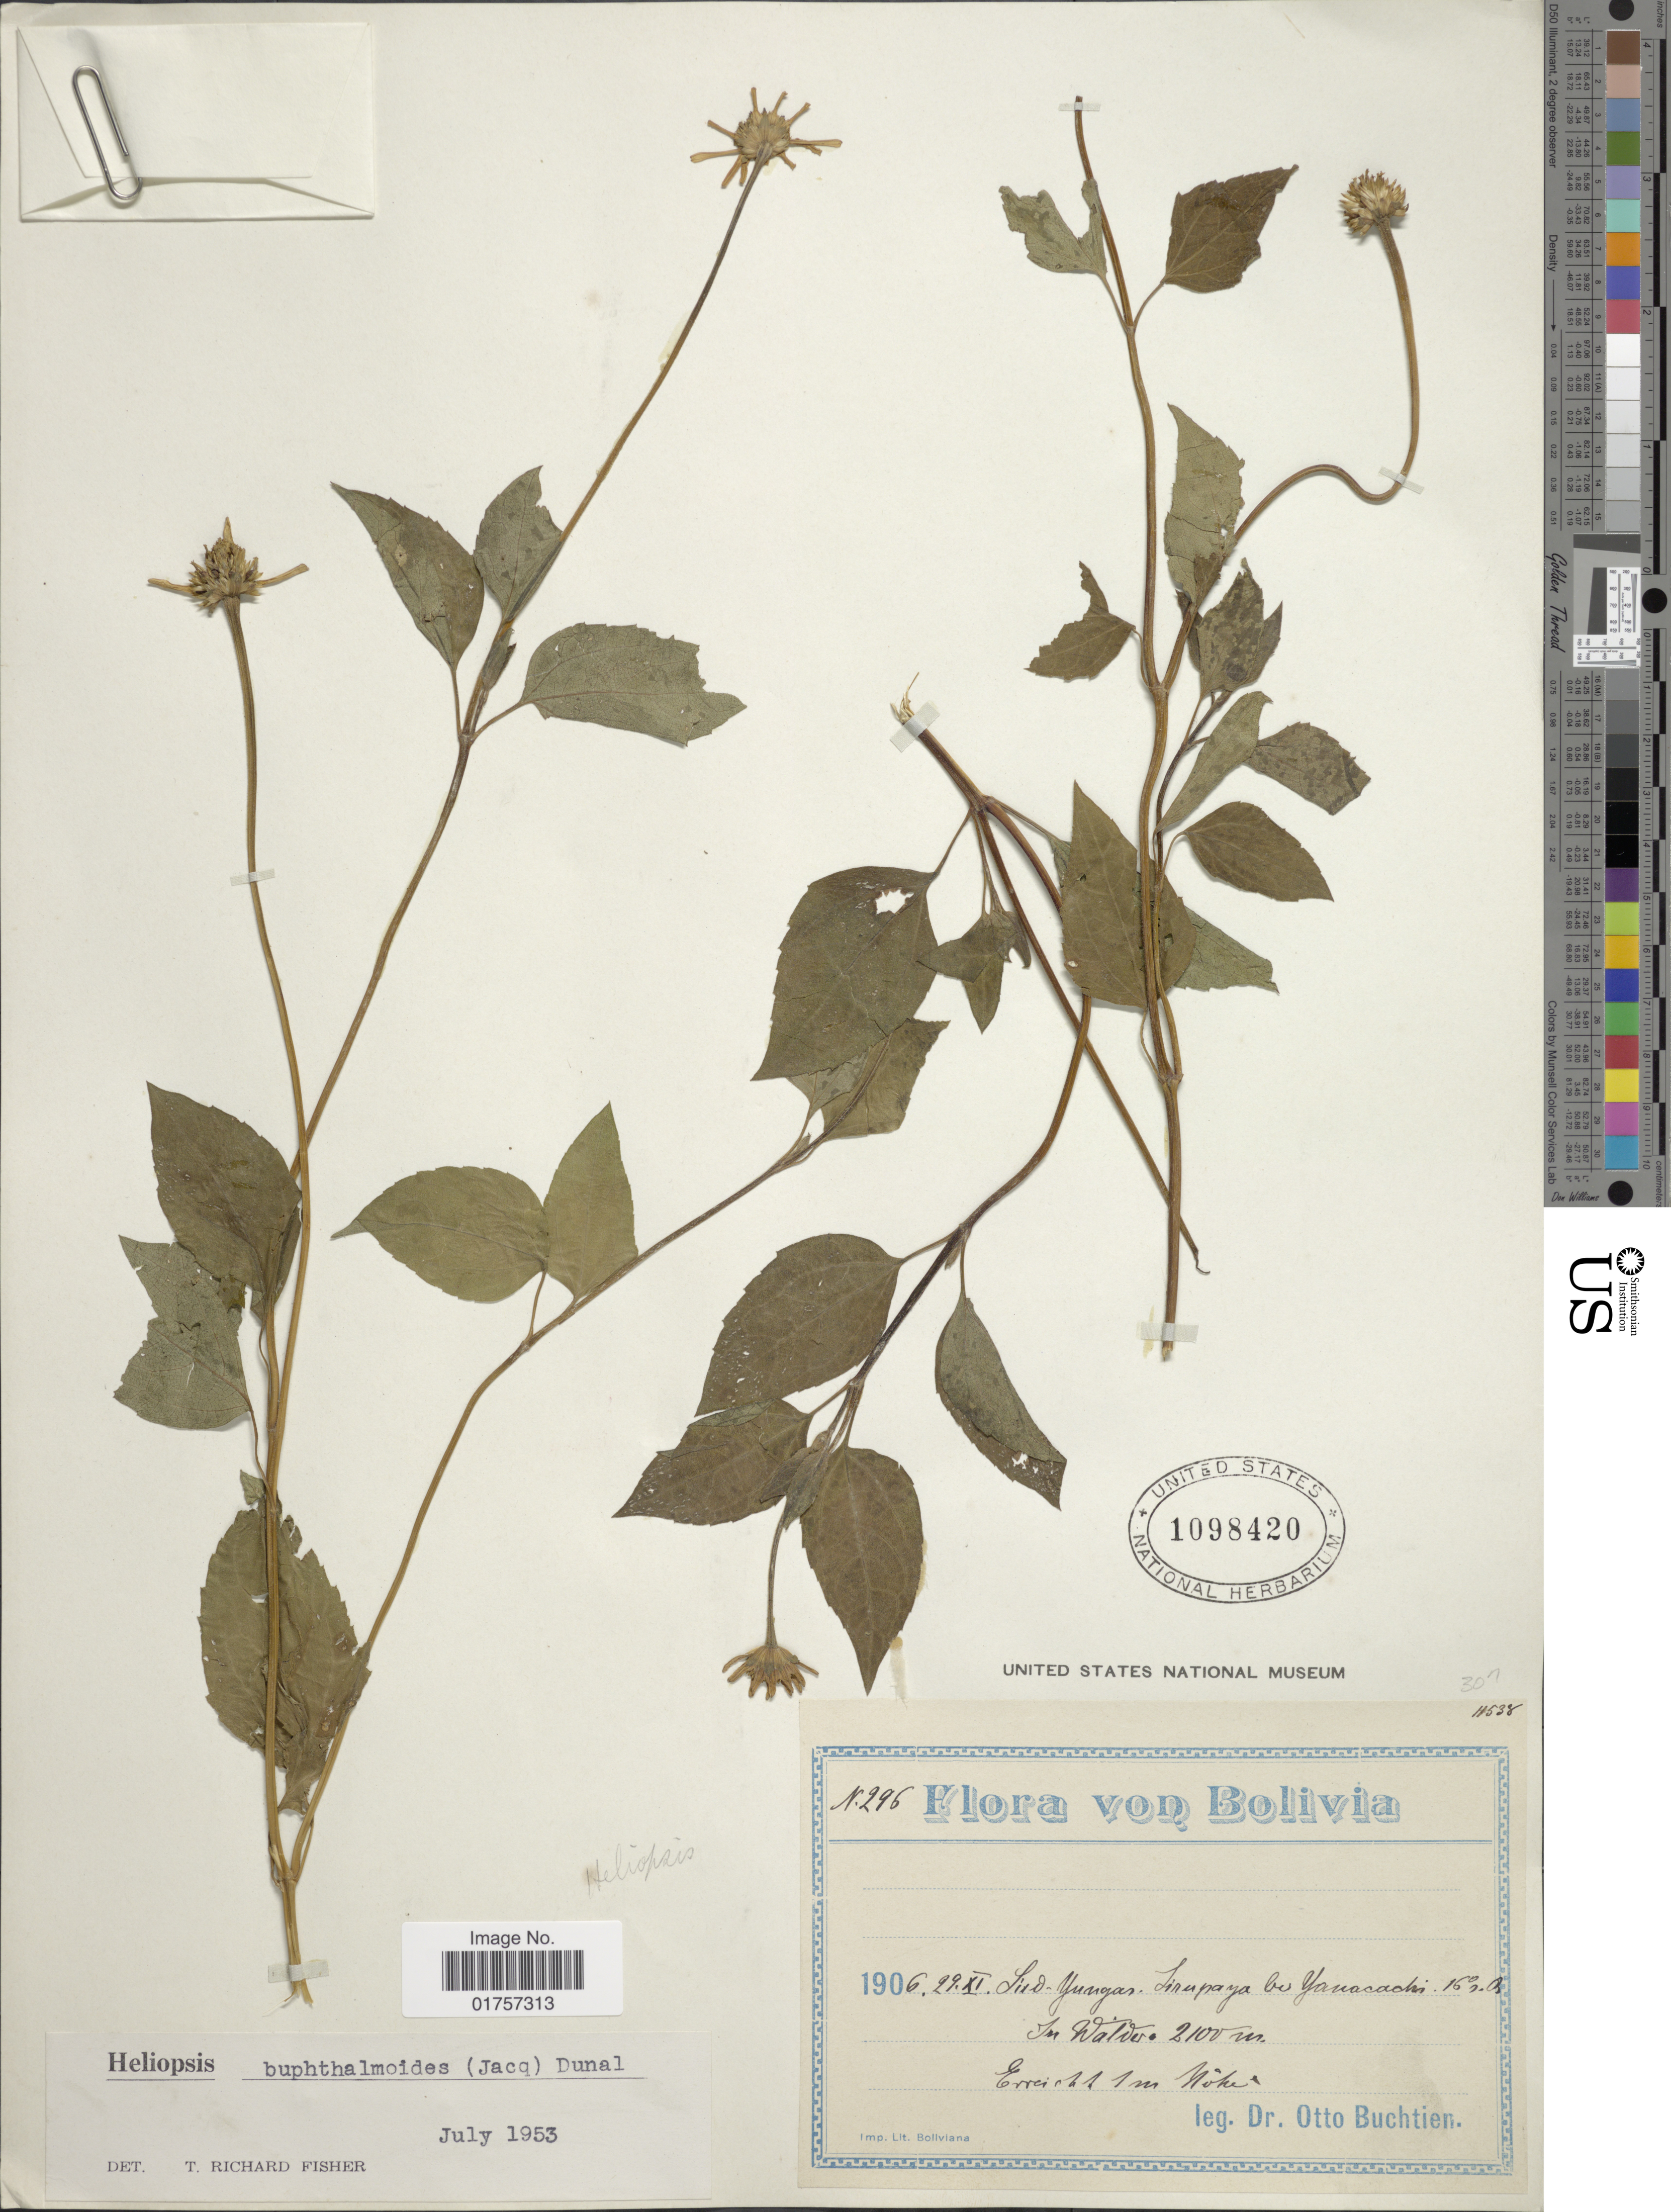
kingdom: Plantae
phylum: Tracheophyta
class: Magnoliopsida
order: Asterales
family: Asteraceae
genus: Heliopsis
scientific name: Heliopsis buphthalmoides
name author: (Jacq.) Dunal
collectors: O. Buchtien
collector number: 296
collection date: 1906-11-29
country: Bolivia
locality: Süd-Yungas. Tirupaya bei Yanacachi. 16° s. Br. In Walderu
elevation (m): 2100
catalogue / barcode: US 1098420